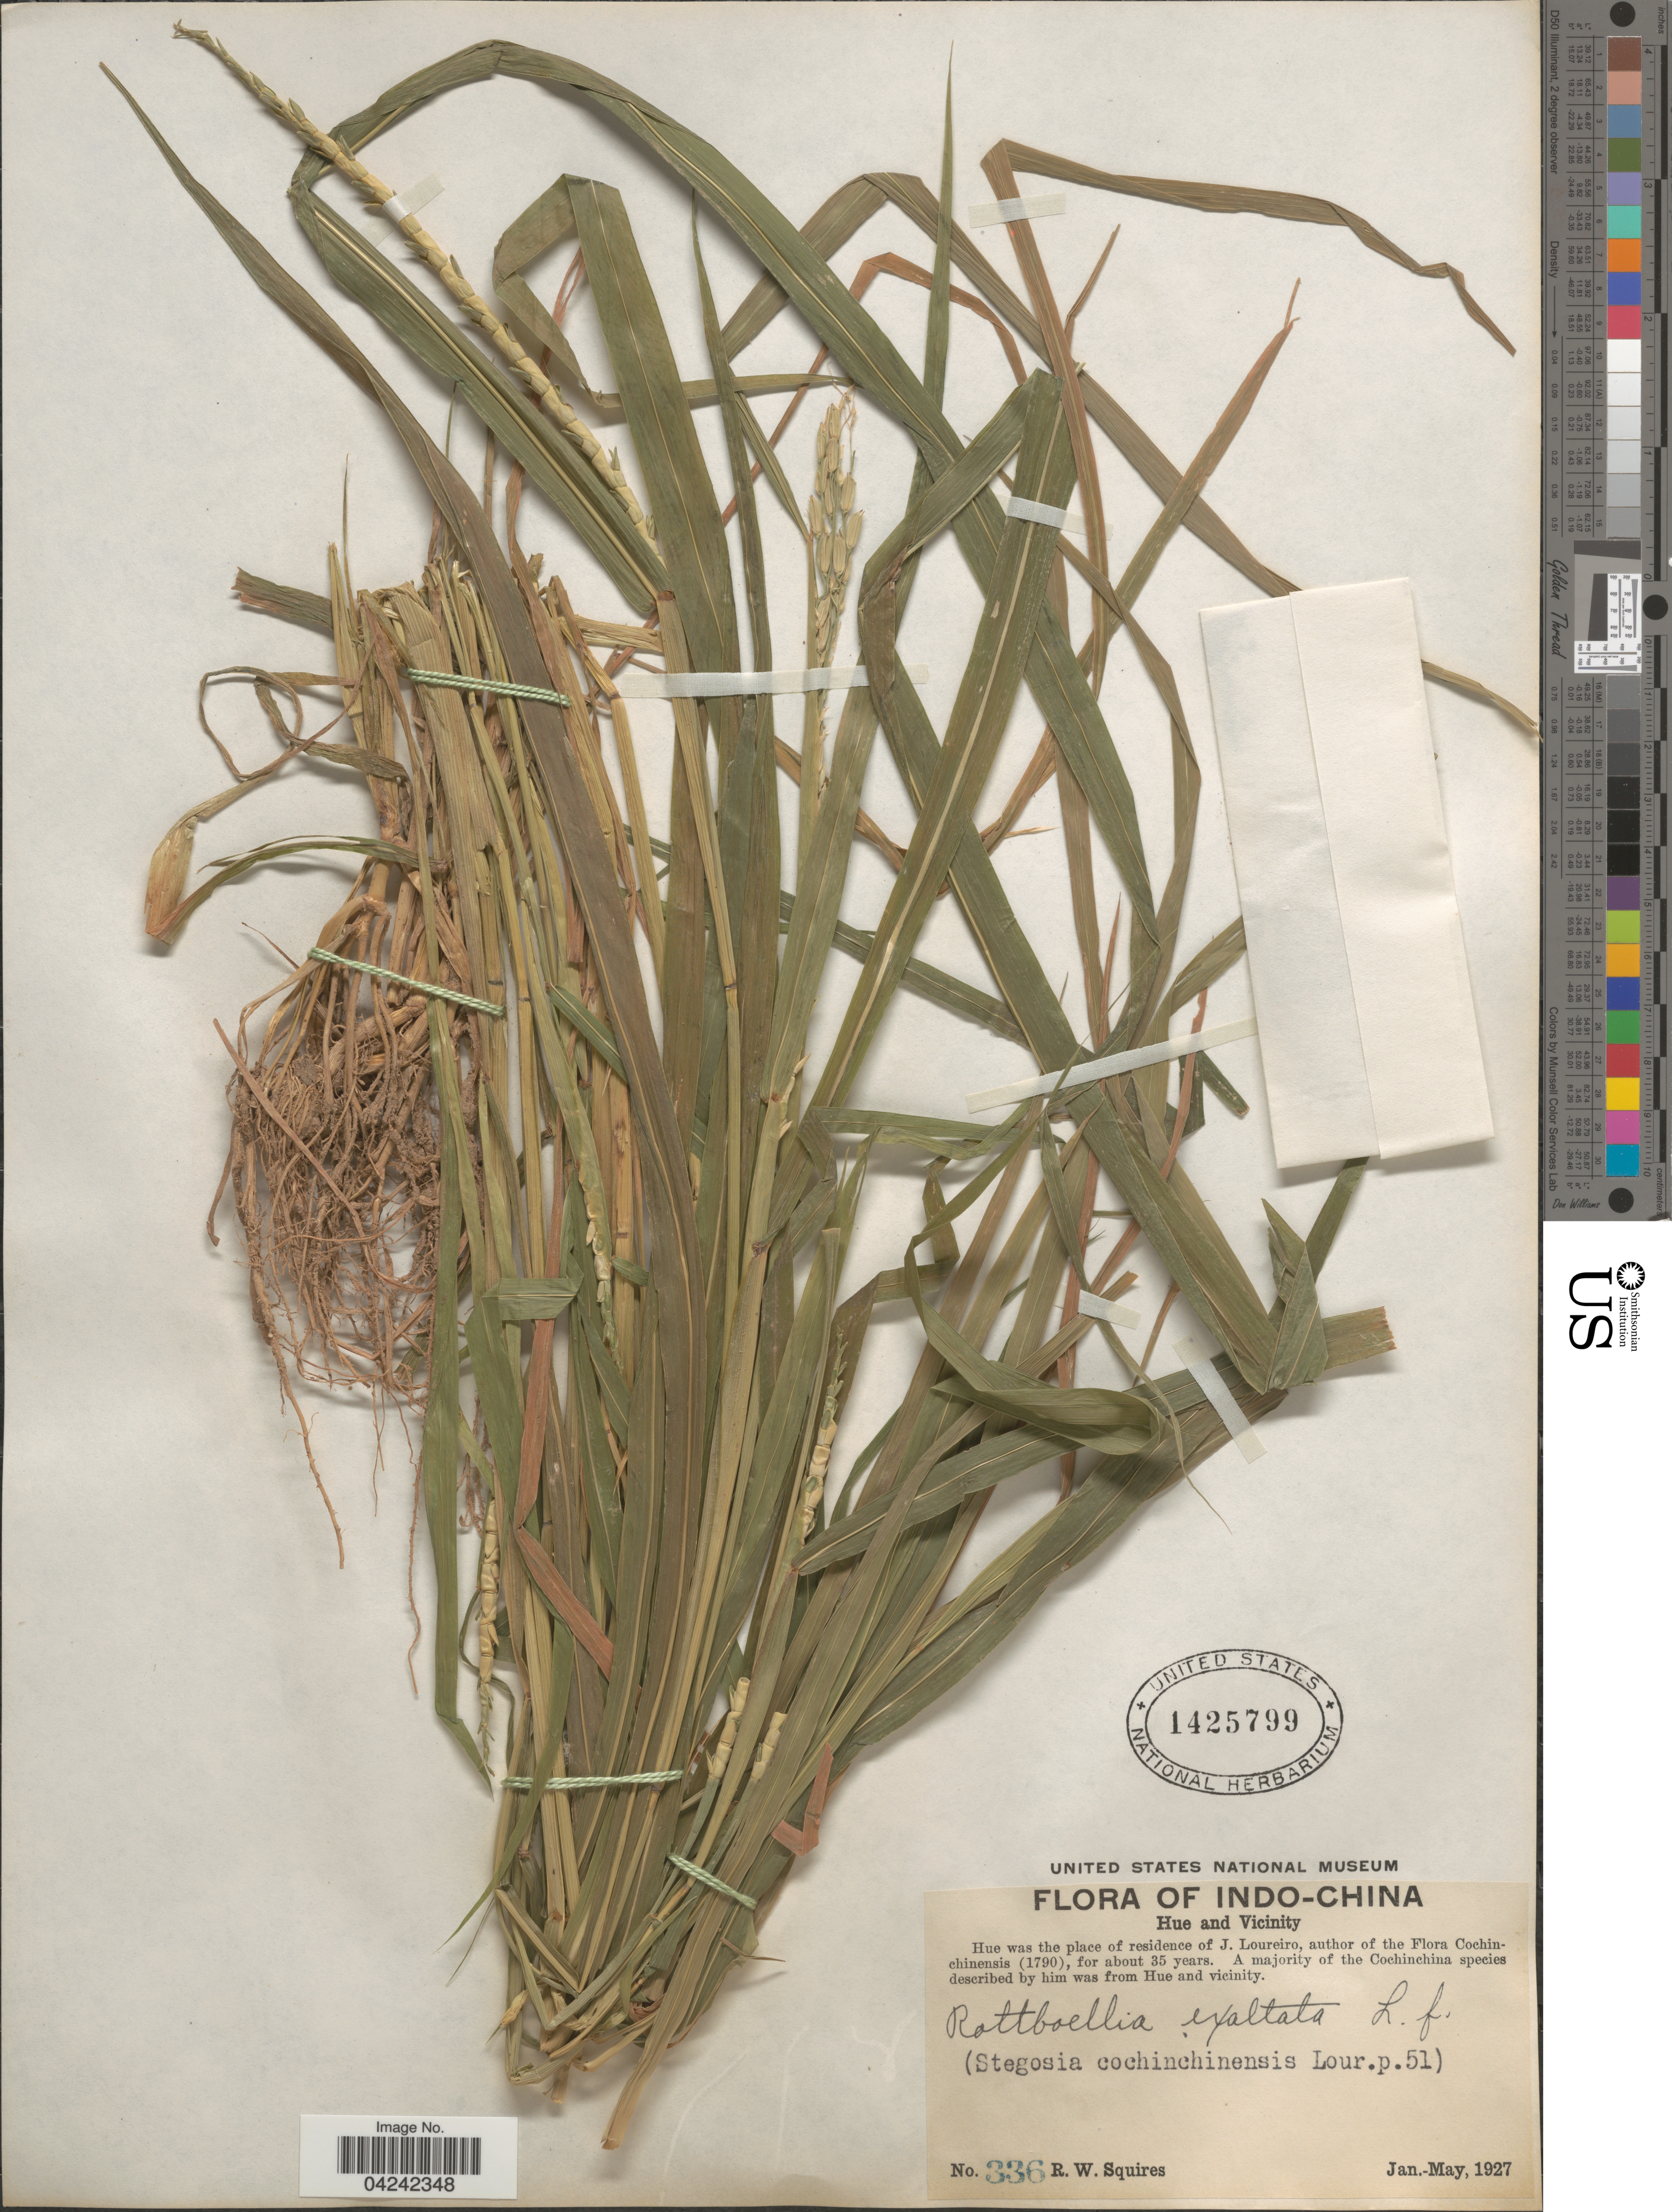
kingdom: Plantae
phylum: Tracheophyta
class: Liliopsida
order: Poales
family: Poaceae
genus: Rottboellia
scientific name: Rottboellia cochinchinensis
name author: (Lour.) Clayton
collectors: R. Squires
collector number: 336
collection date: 1927-01/1927-05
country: Vietnam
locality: Indo-China. Hue and Vicinity.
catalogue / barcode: US 1425799